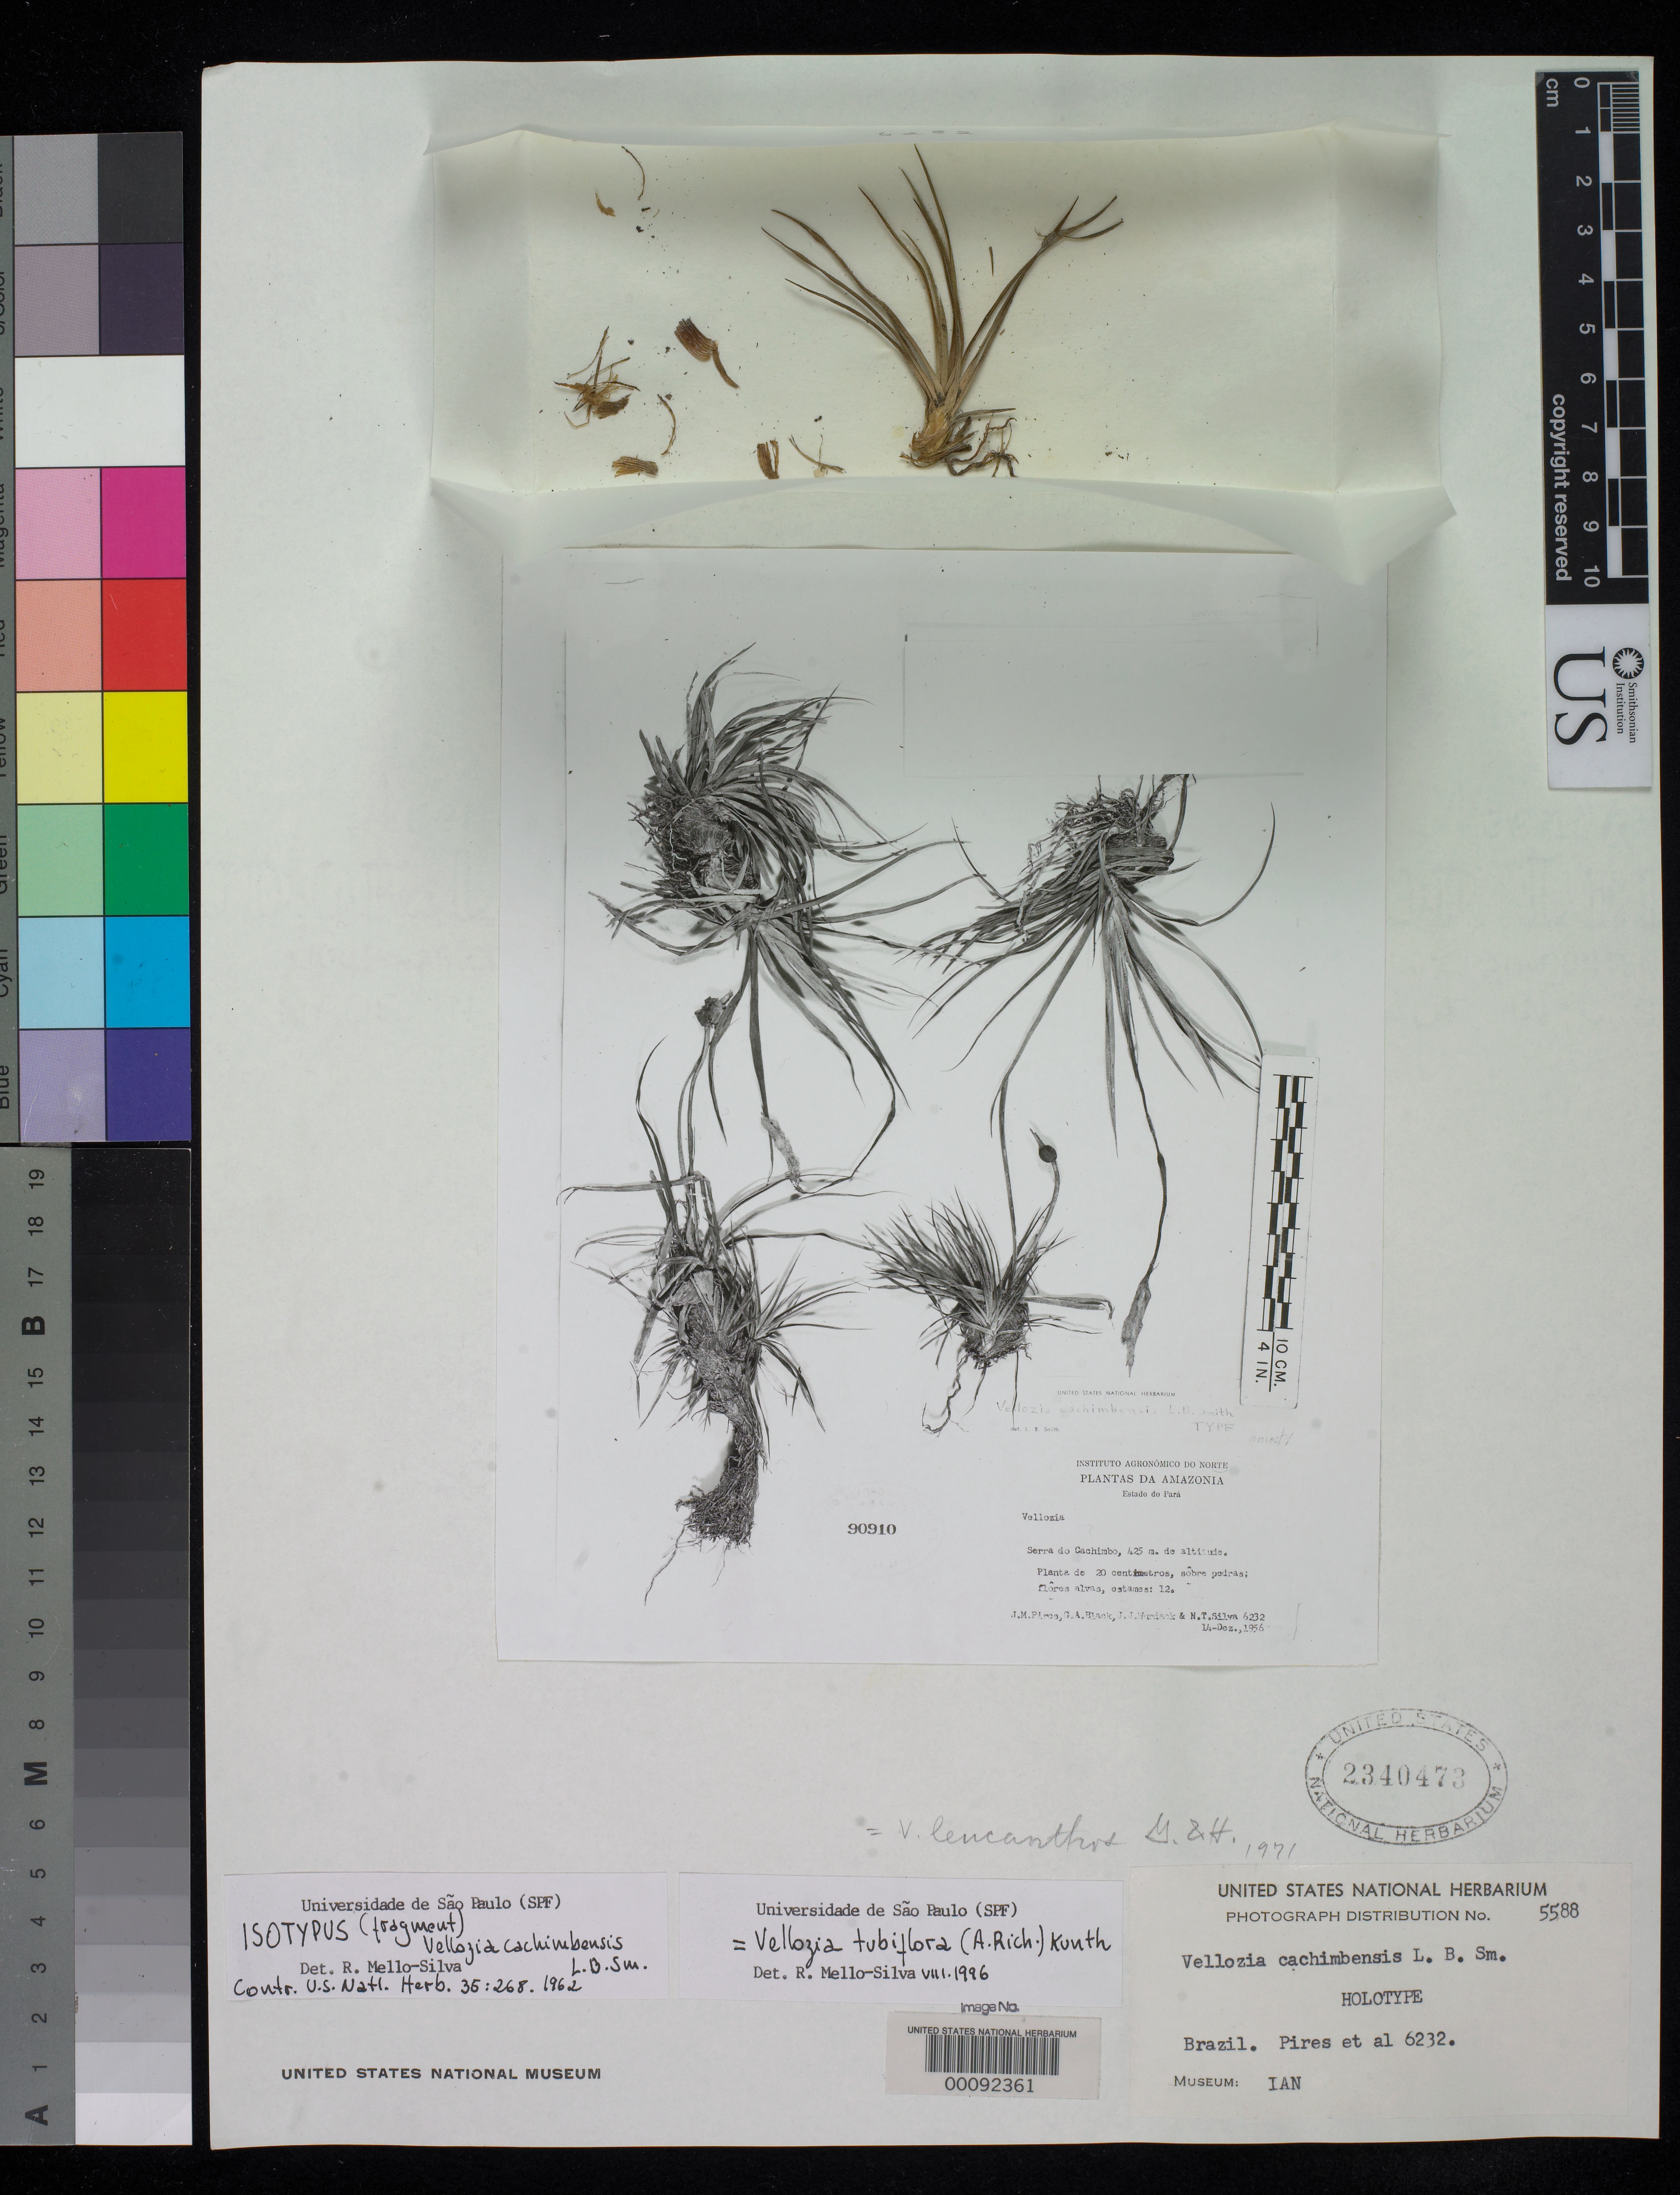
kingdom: Plantae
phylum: Tracheophyta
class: Liliopsida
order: Pandanales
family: Velloziaceae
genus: Vellozia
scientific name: Vellozia cachimbensis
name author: L.B. Sm.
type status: Isotype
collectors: J. M. Pires, G. A. Black, J. J. Wurdack & N. T. Silva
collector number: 6232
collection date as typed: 14 Dec 1956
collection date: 1956-12-14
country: Brazil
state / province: Pará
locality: Serra do Cachimbo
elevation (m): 425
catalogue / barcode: US 2340473